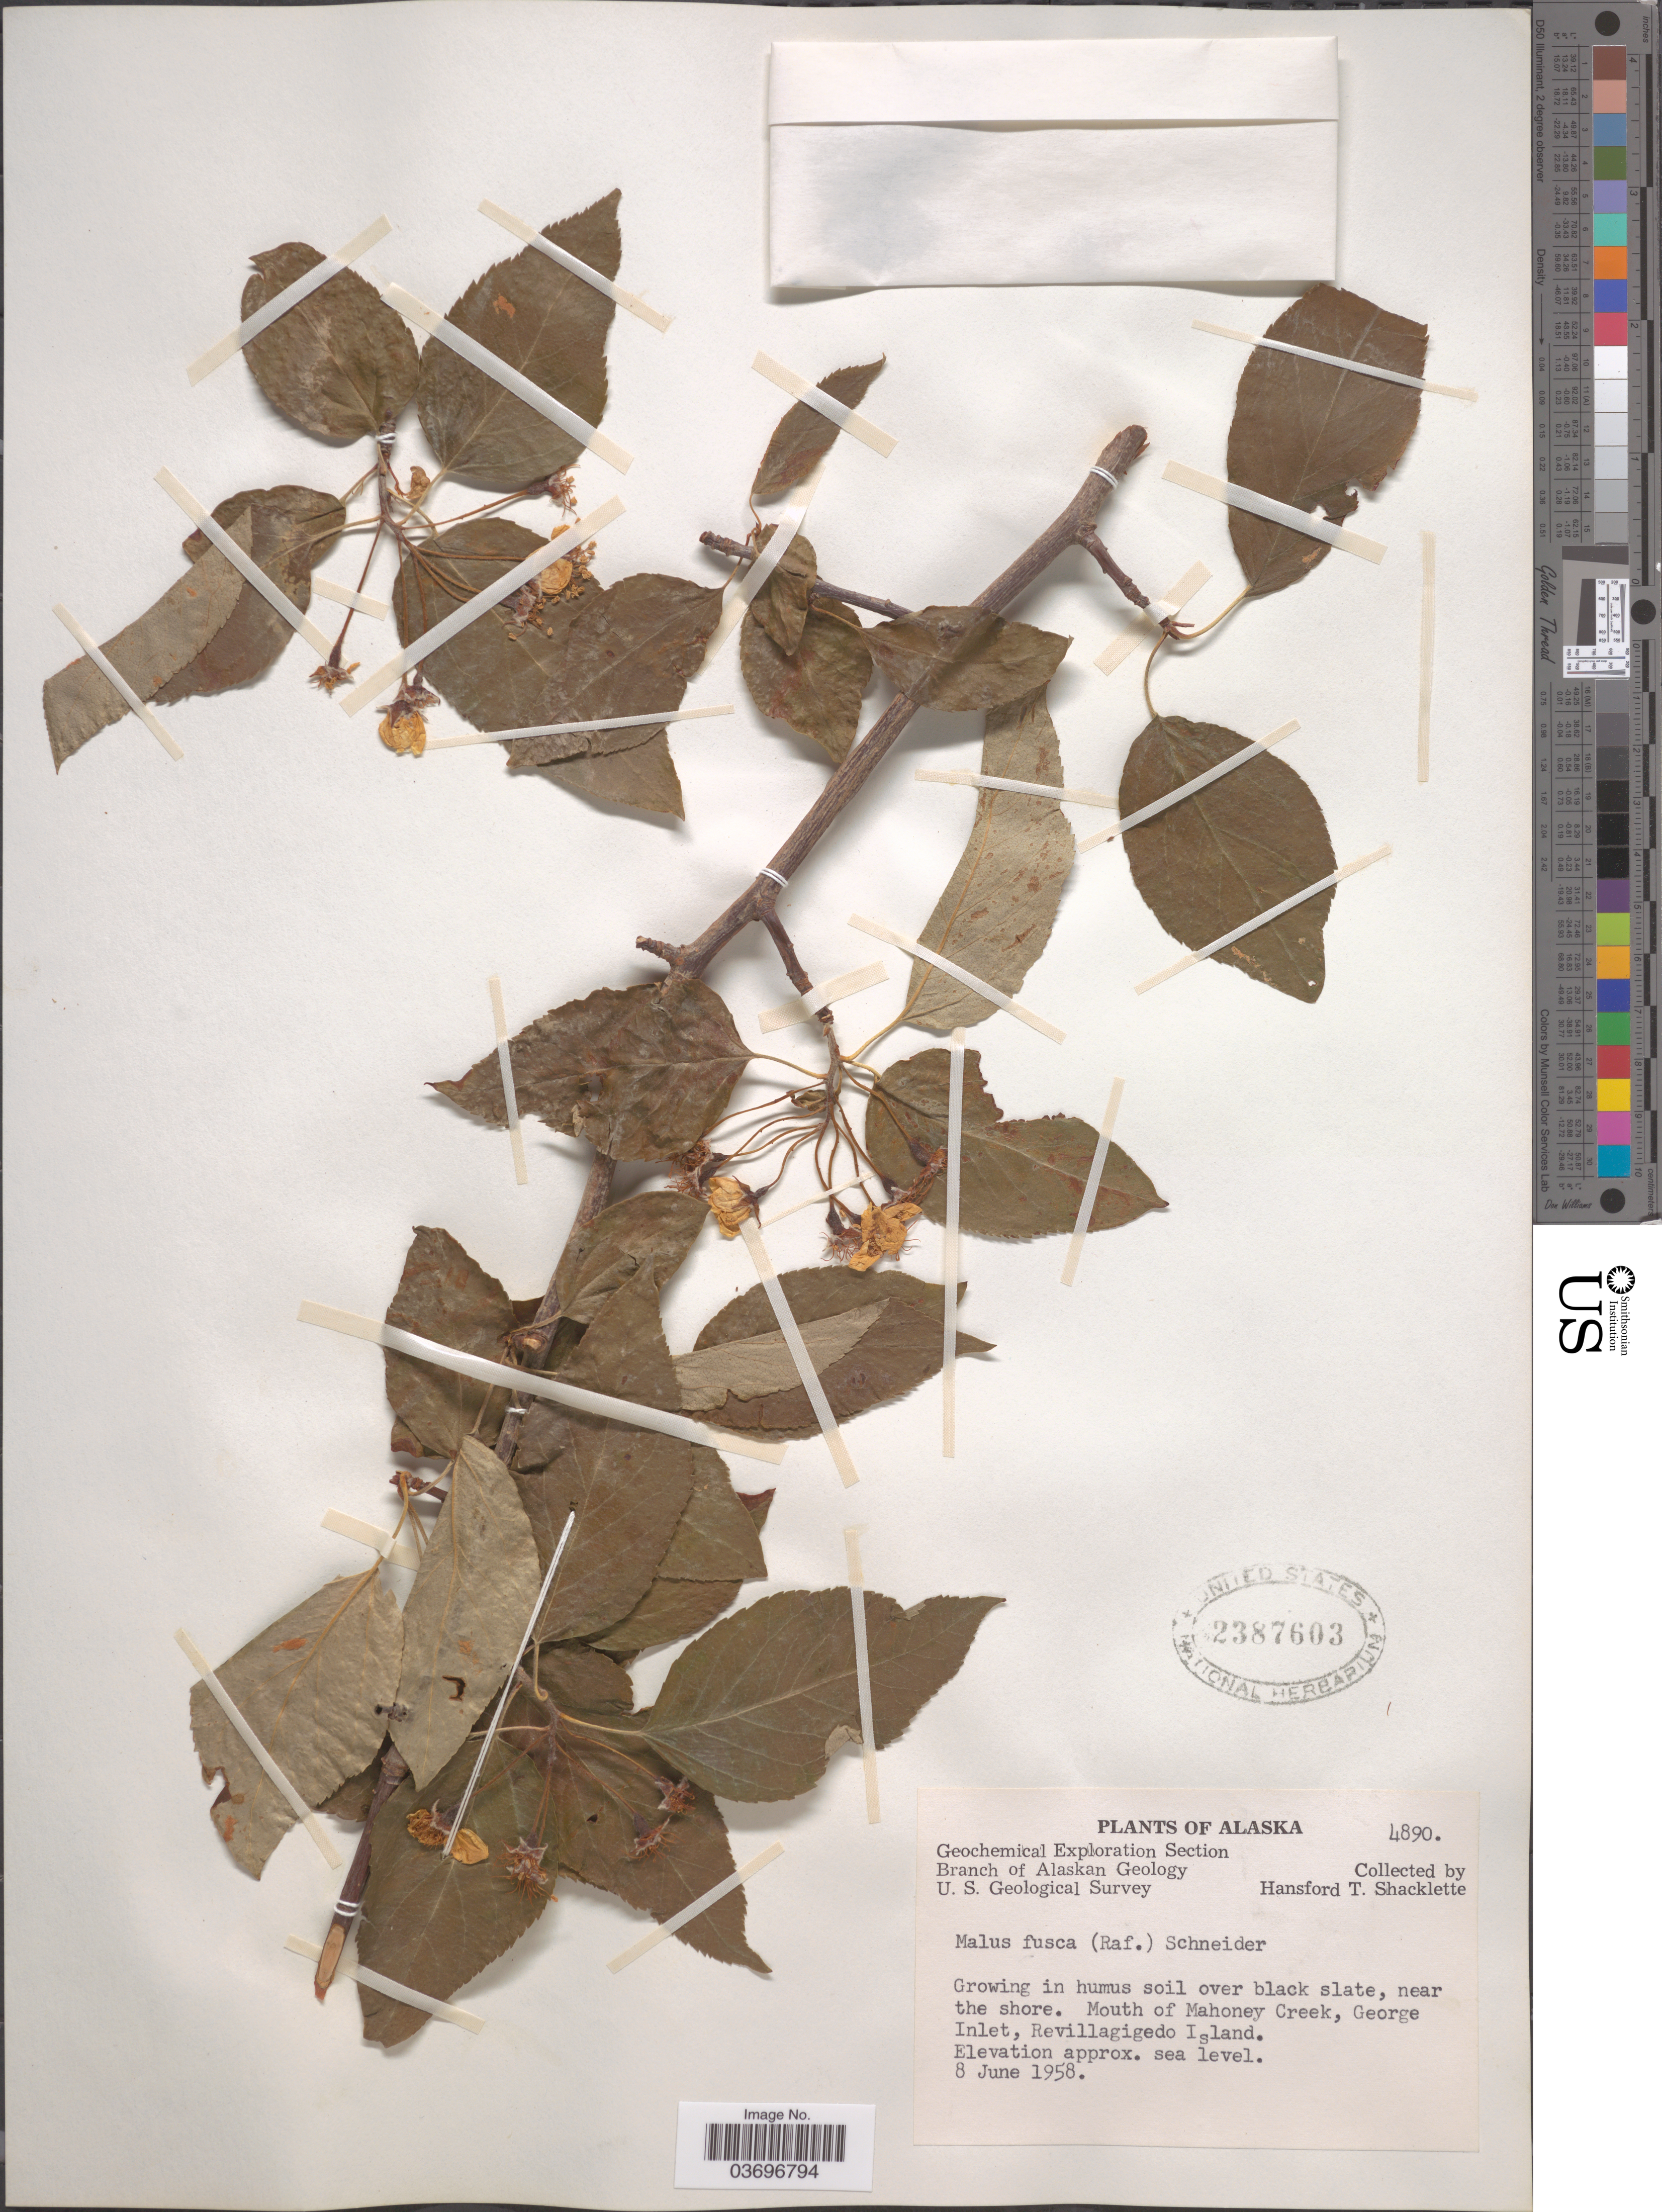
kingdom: Plantae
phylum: Tracheophyta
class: Magnoliopsida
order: Rosales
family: Rosaceae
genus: Malus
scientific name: Malus diversifolia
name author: (Bong.) M. Roem.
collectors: H. Shacklette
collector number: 4890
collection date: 1958-06-08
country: United States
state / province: Alaska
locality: Mouth of Mahoney Creek, George Inlet, Revillagigedo Island.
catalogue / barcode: US 2387603